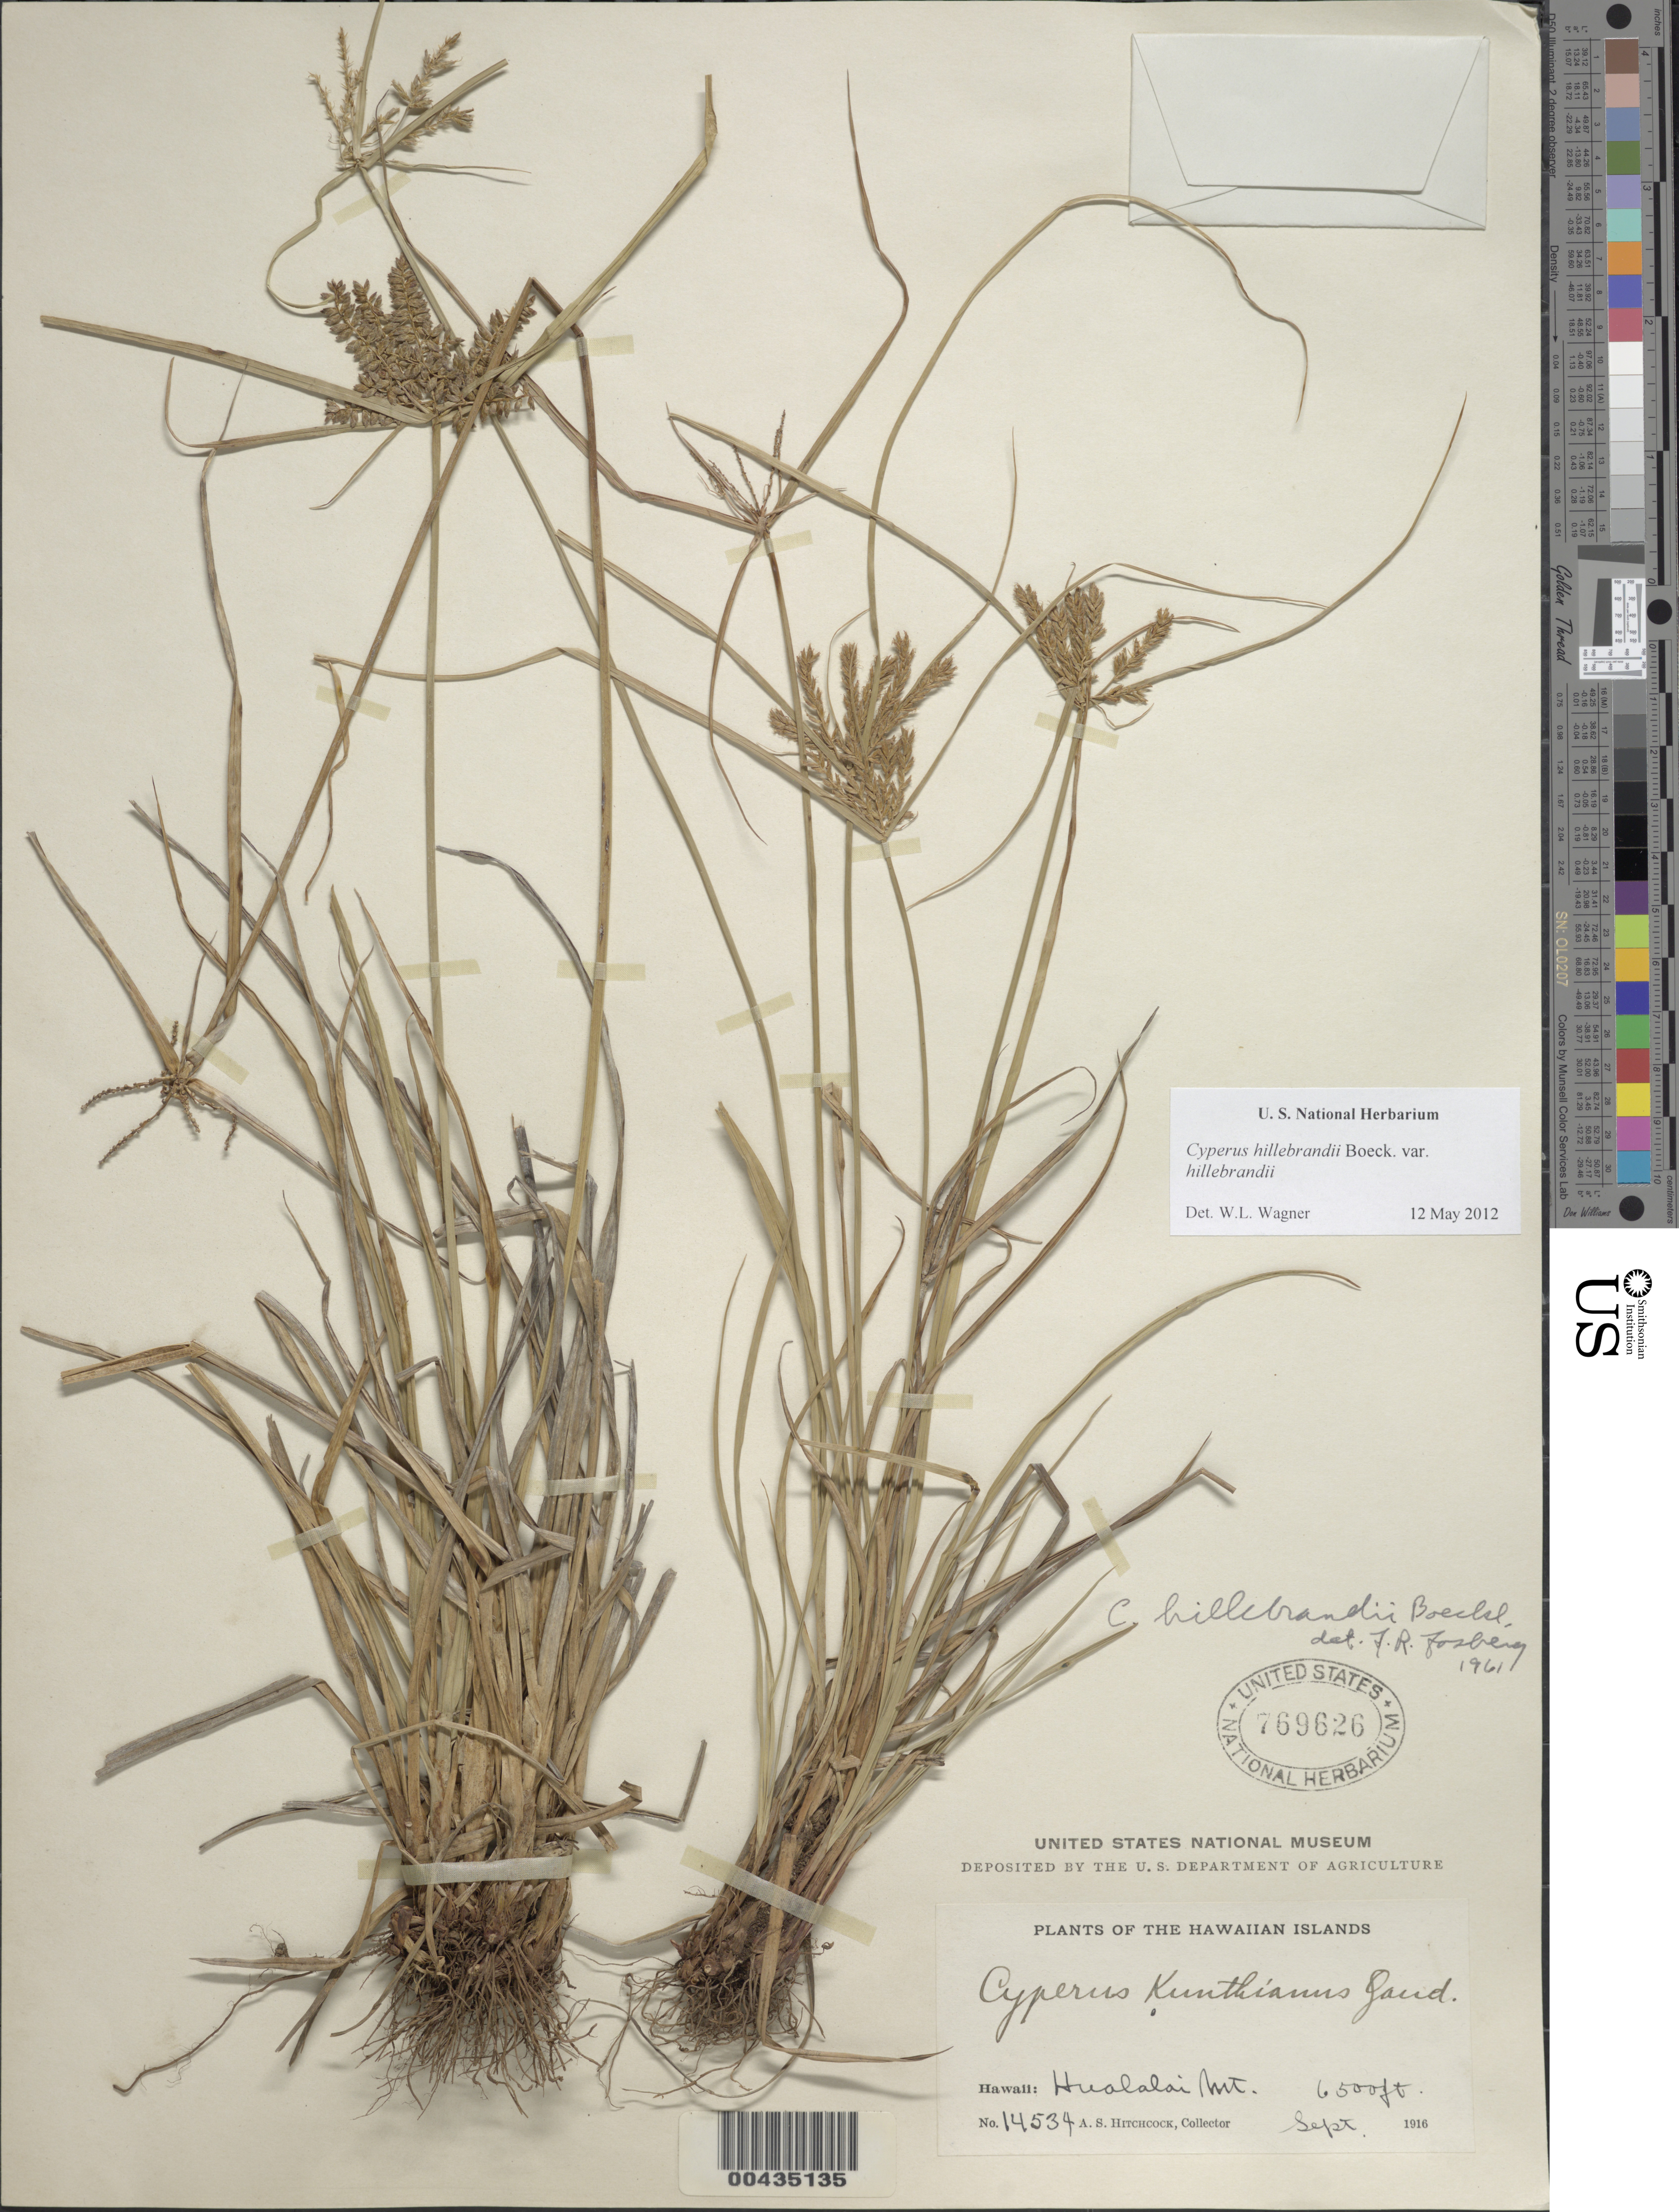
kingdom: Plantae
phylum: Tracheophyta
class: Liliopsida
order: Poales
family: Cyperaceae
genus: Cyperus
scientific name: Cyperus hillebrandii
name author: Boeckeler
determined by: Fosberg, F. R.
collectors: A. S. Hitchcock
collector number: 14534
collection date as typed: Sep 1916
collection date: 1916-09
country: United States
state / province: Hawaii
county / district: Hawaii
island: Hawaii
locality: Hualalai Mountain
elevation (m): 1981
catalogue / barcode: US 769626